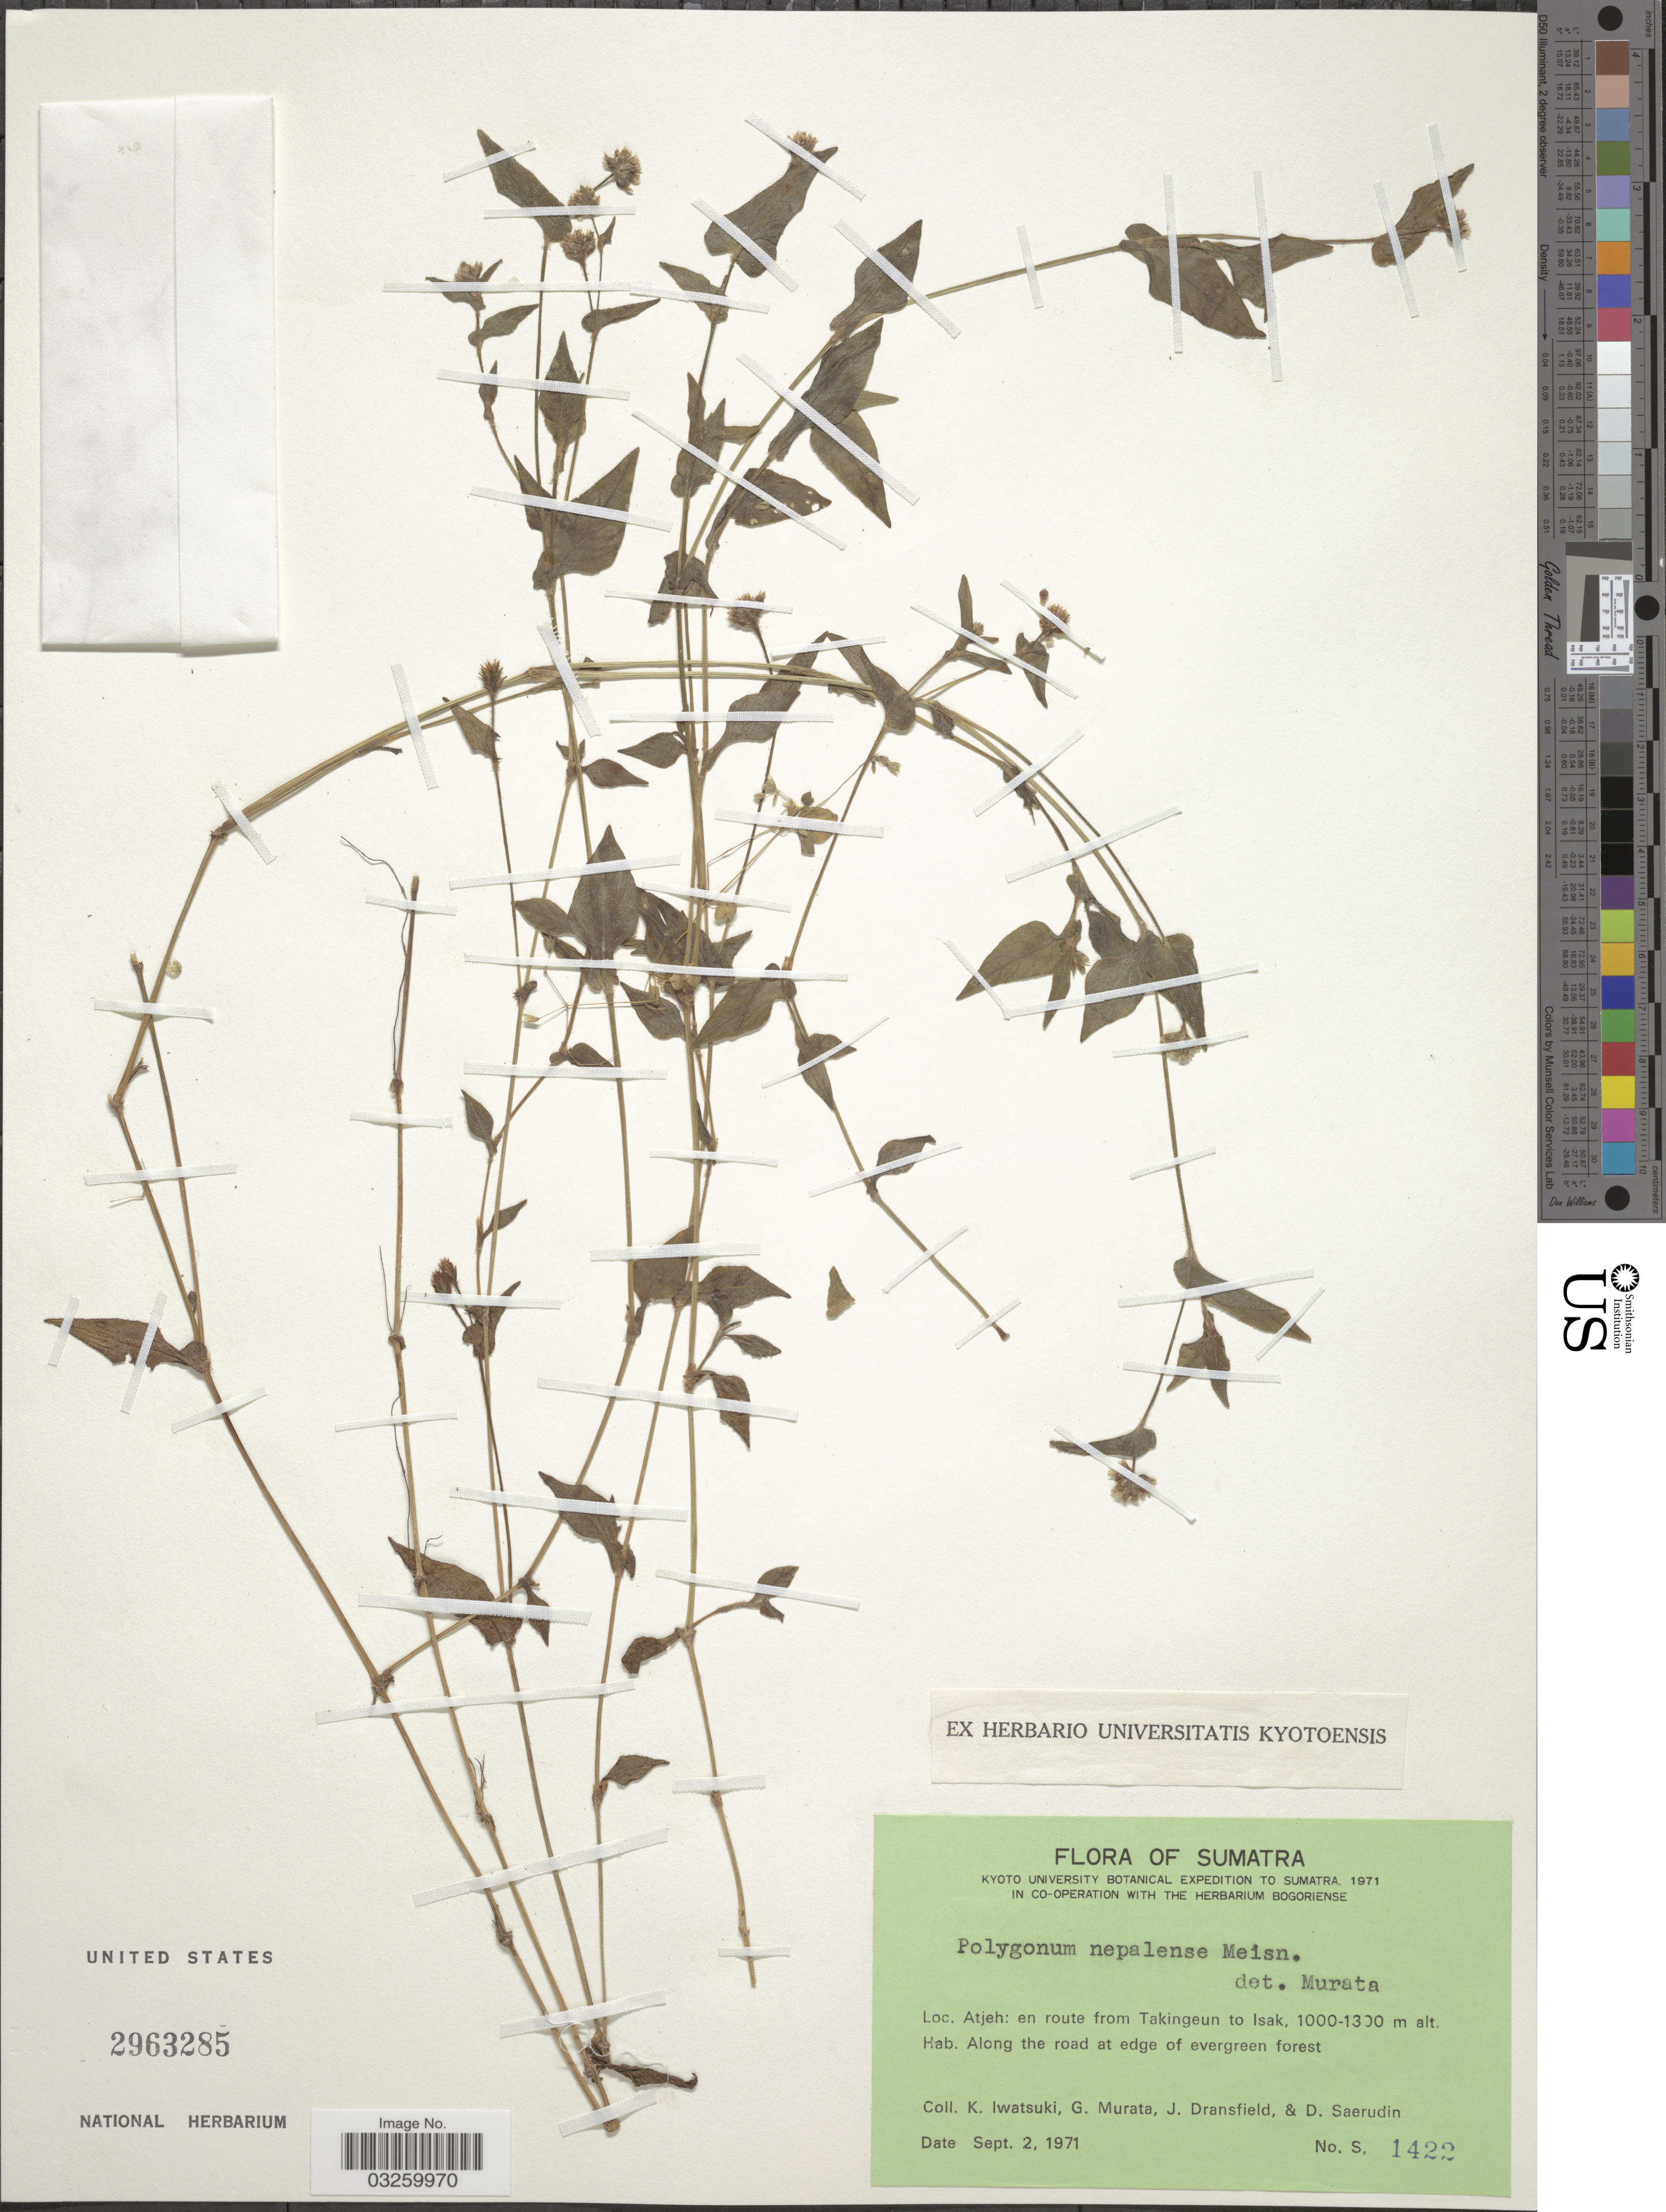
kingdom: Plantae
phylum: Tracheophyta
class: Magnoliopsida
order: Caryophyllales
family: Polygonaceae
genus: Persicaria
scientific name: Persicaria nepalensis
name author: (Meisn.) H. Gross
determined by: Wagner, W. L., (BOT), Smithsonian Institution - National Museum of Natural History (UNITED STATES)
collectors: K. Iwatsuki, G. Murata, J. Dransfield & D. Saerudin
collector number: S1422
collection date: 1971-09-02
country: Indonesia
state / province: Sumatra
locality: Atjeh: en route from Takinguen to Isak. Along the road at edge of evergreen forest.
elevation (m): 1000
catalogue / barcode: US 2963285